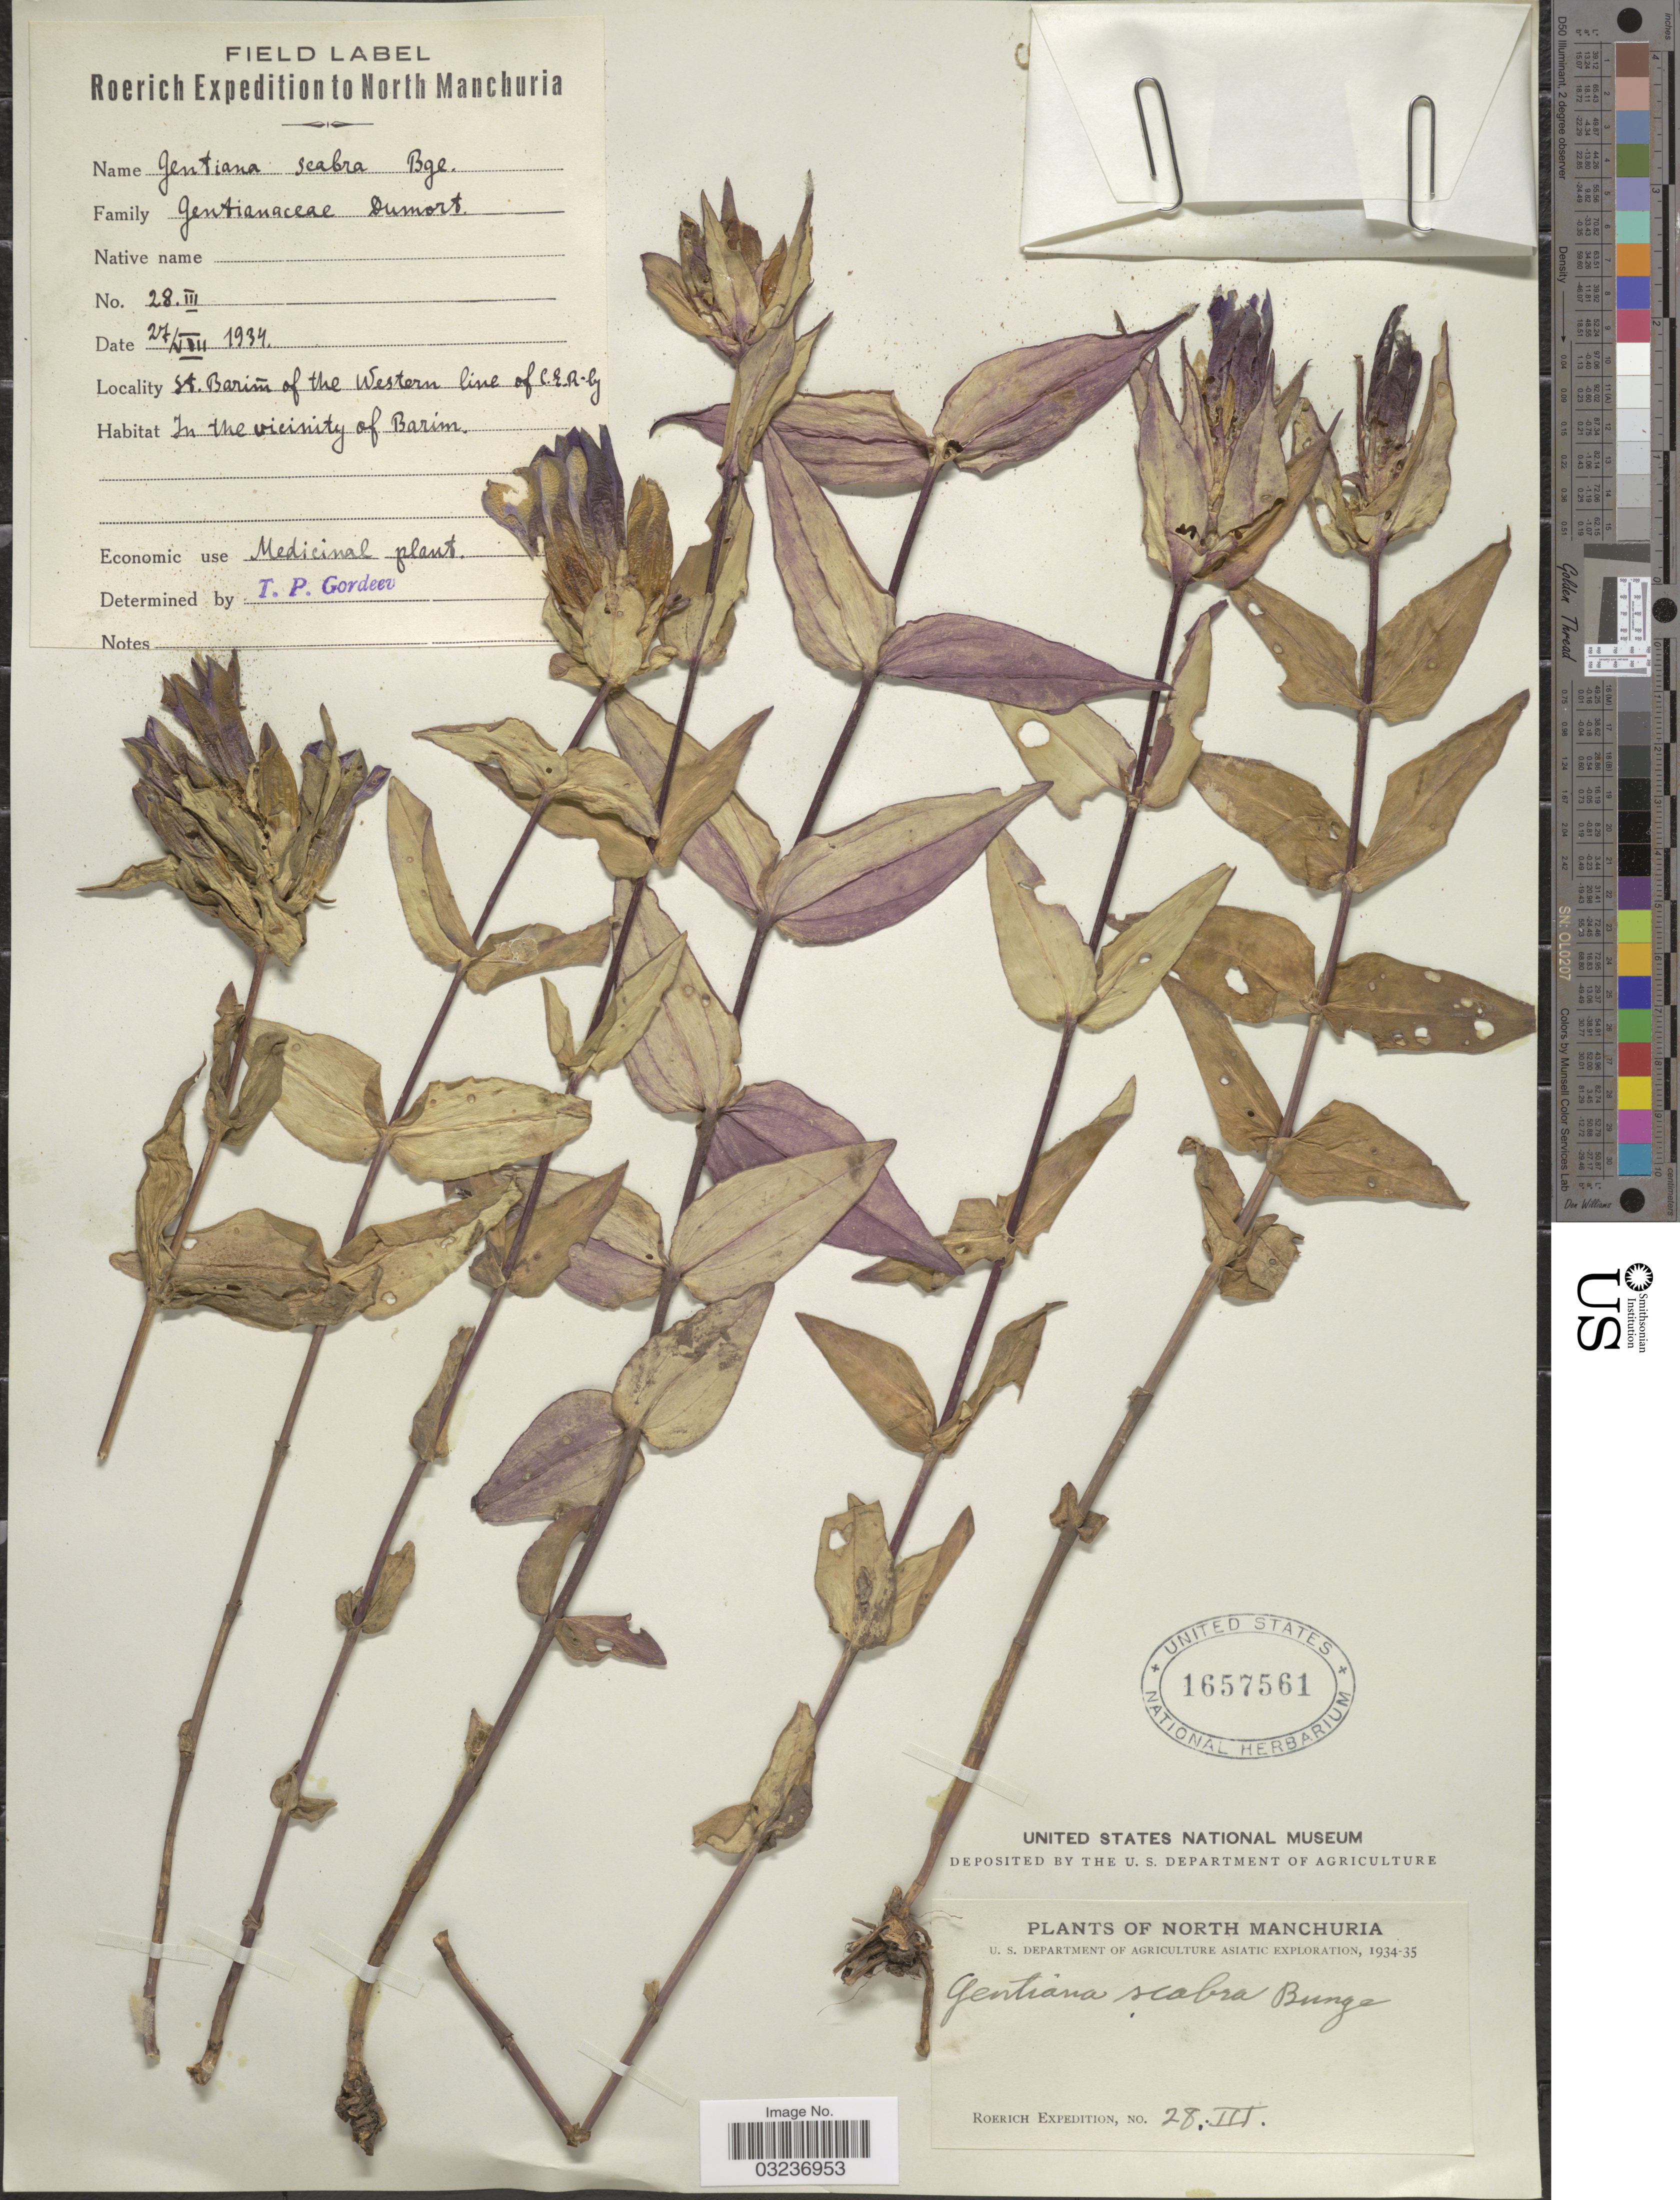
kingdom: Plantae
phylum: Tracheophyta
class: Magnoliopsida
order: Gentianales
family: Gentianaceae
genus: Gentiana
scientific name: Gentiana scabra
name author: Bunge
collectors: Roerich Expedition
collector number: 28. III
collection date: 1934-08-27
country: China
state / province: Nei Monggol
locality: North Manchuria, St. Barim of the Western line of C.E.R. by, In the vicinity of Barim.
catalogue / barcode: US 1657561